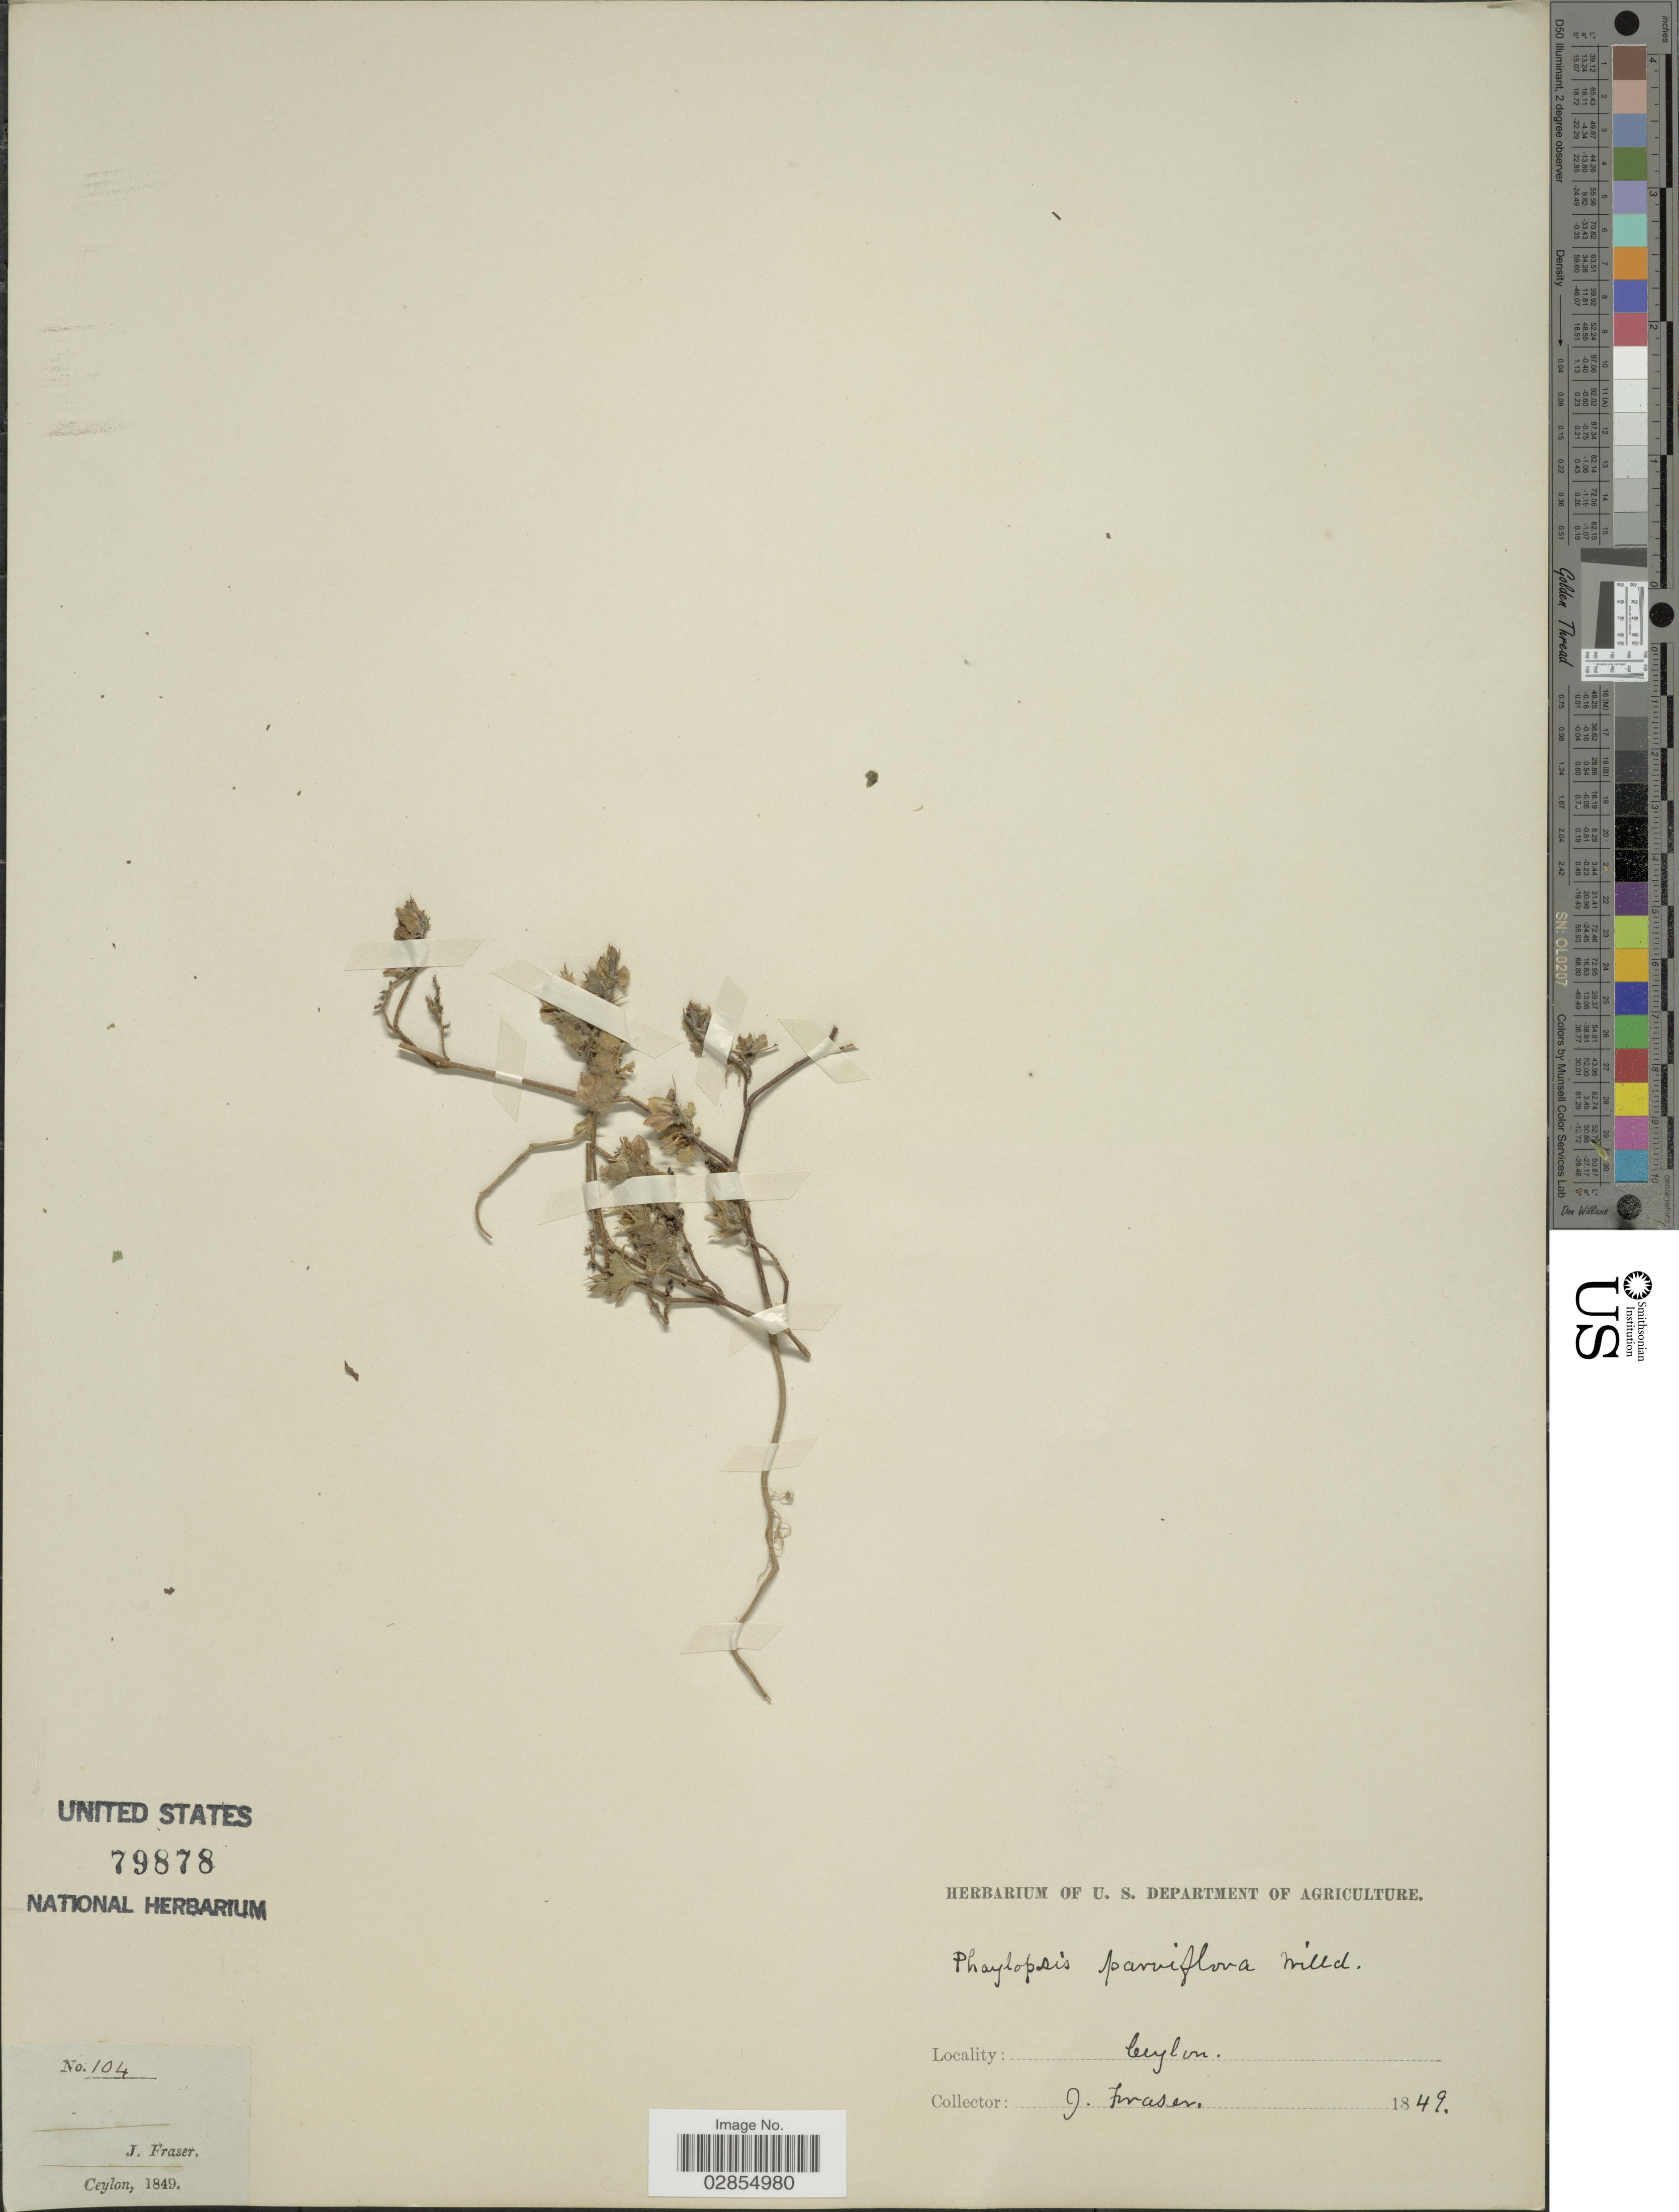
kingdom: Plantae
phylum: Tracheophyta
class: Magnoliopsida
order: Lamiales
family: Acanthaceae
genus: Phaulopsis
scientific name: Phaulopsis dorsiflora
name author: (Retz.) Santapau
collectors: J. Fraser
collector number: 104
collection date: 1849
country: Sri Lanka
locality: Ceylon.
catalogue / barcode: US 79878